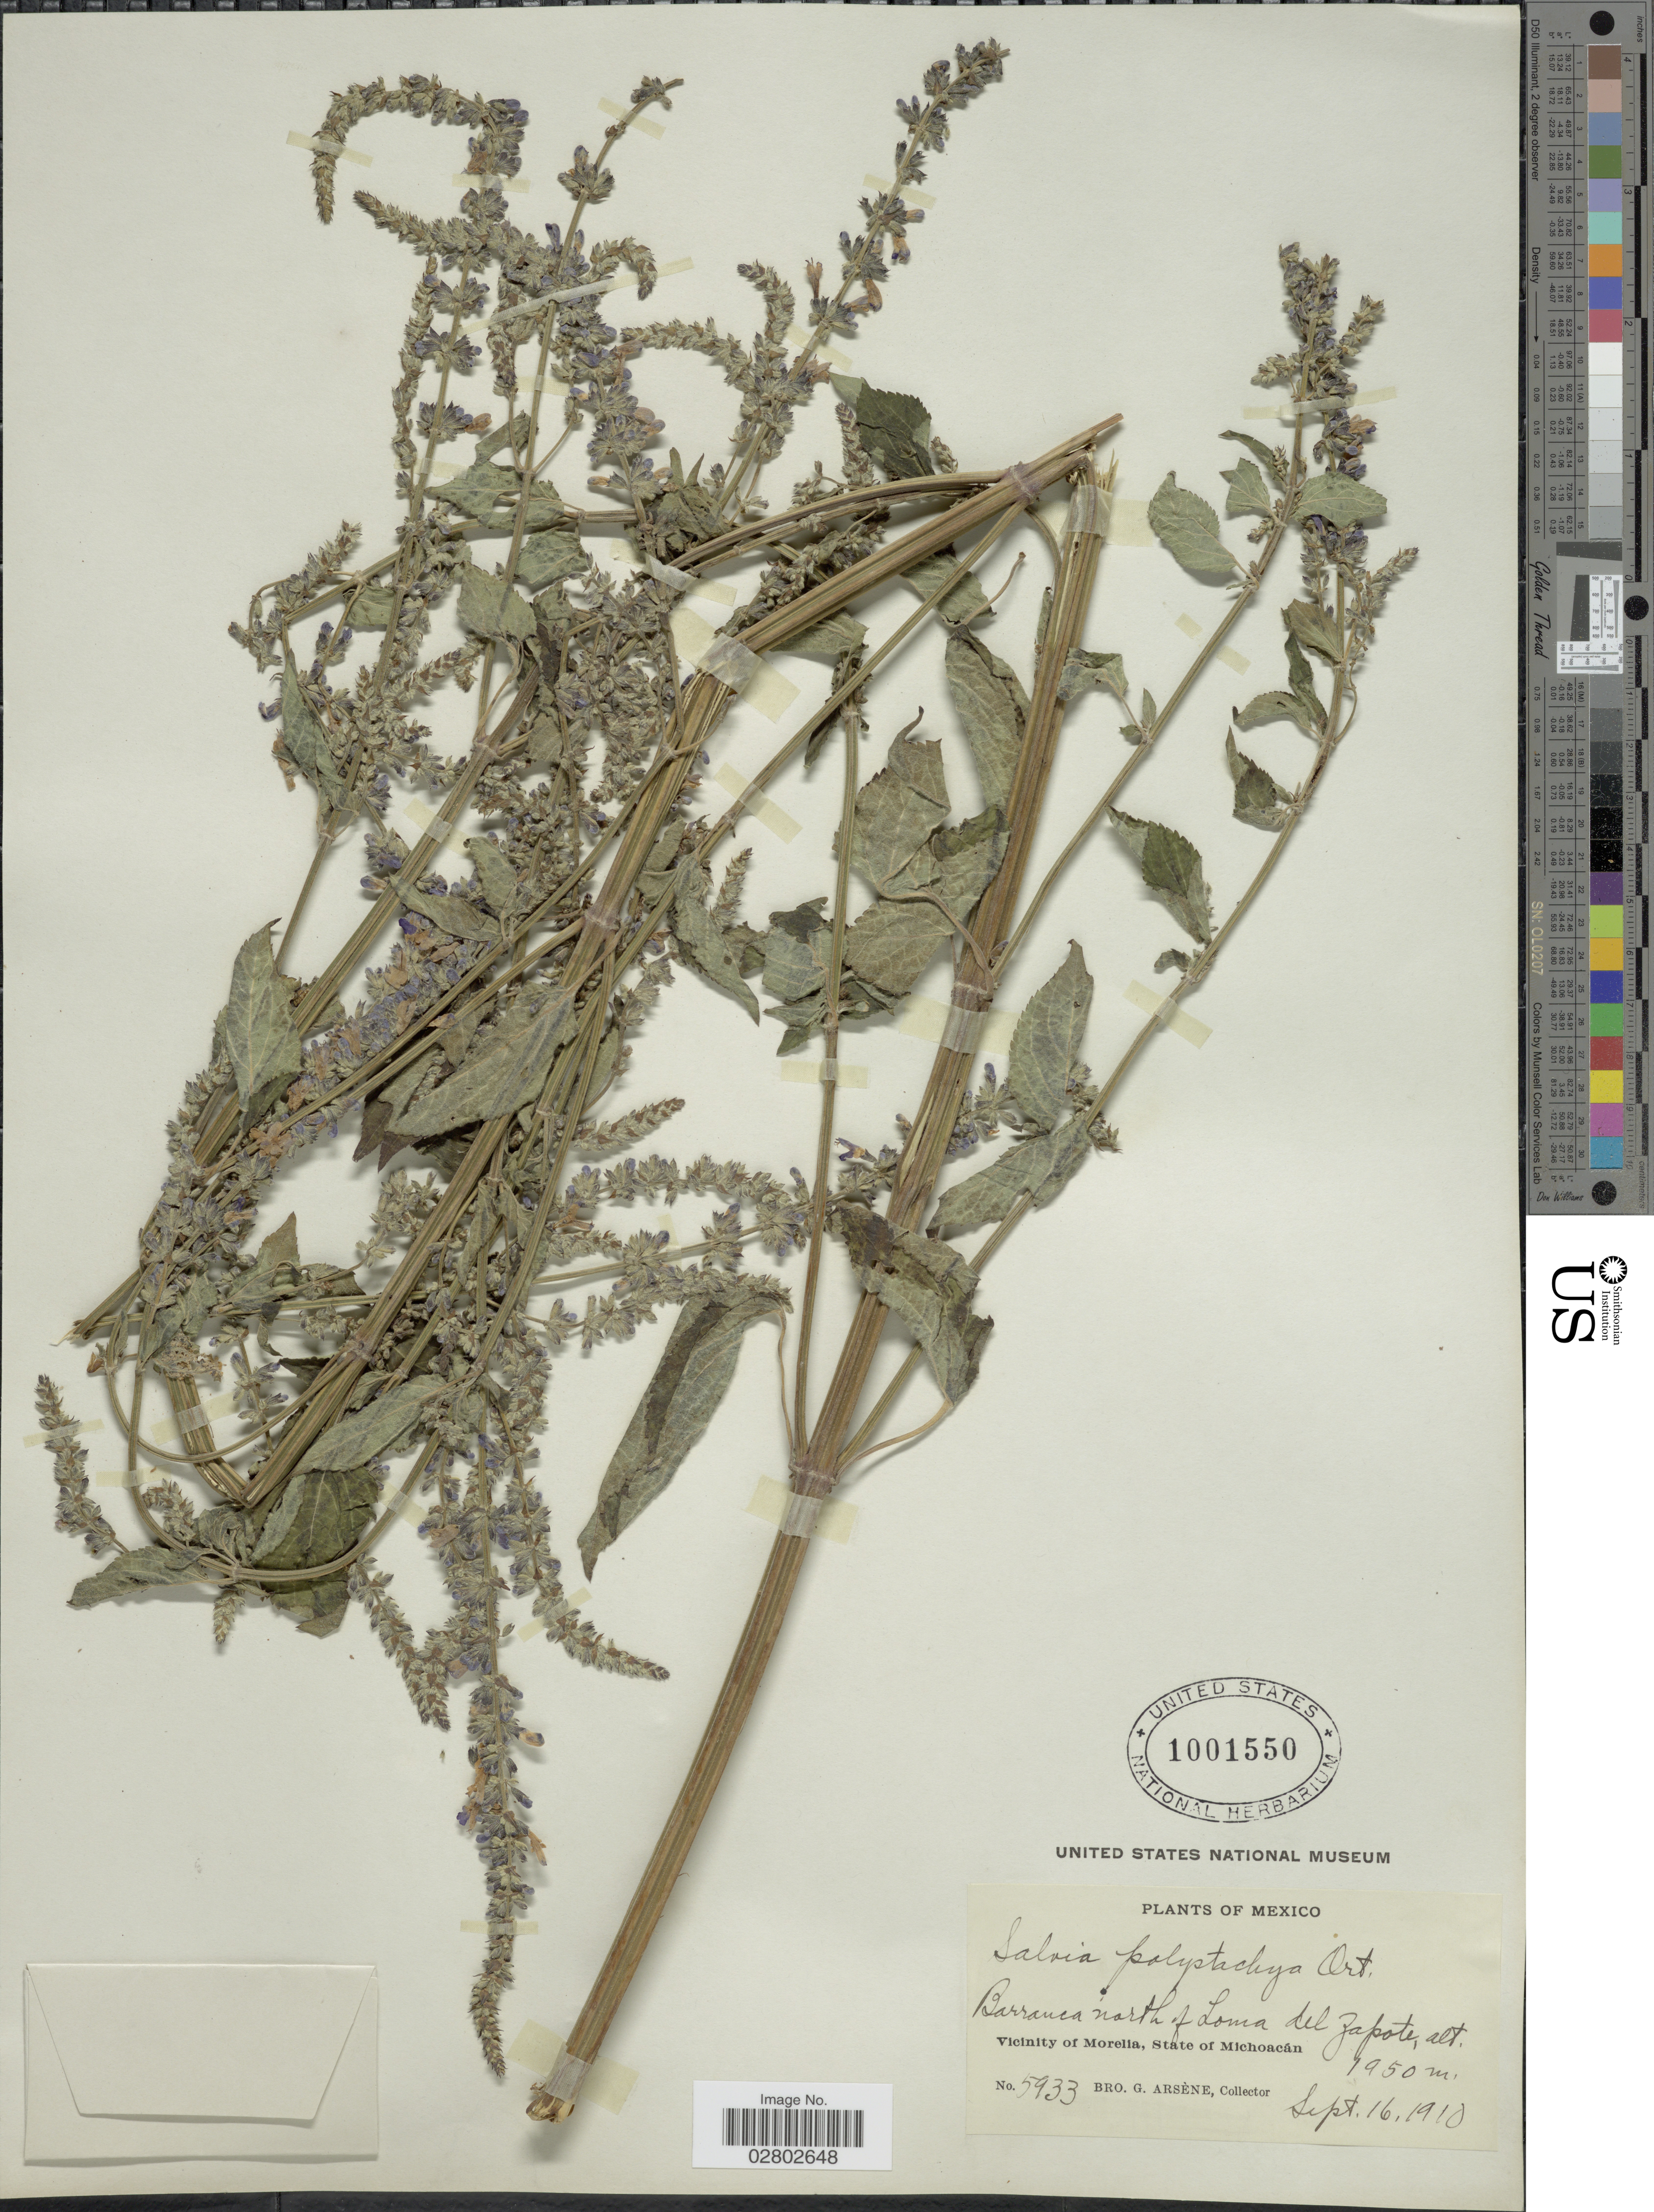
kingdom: Plantae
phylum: Tracheophyta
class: Magnoliopsida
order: Lamiales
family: Lamiaceae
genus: Salvia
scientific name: Salvia polystachya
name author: Cav.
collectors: Bro. G. Arsène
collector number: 5933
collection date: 1910-09-16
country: Mexico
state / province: Michoacán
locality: Barranca north of Loma del Zapote. Vicinity of Morelia.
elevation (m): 1950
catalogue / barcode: US 1001550